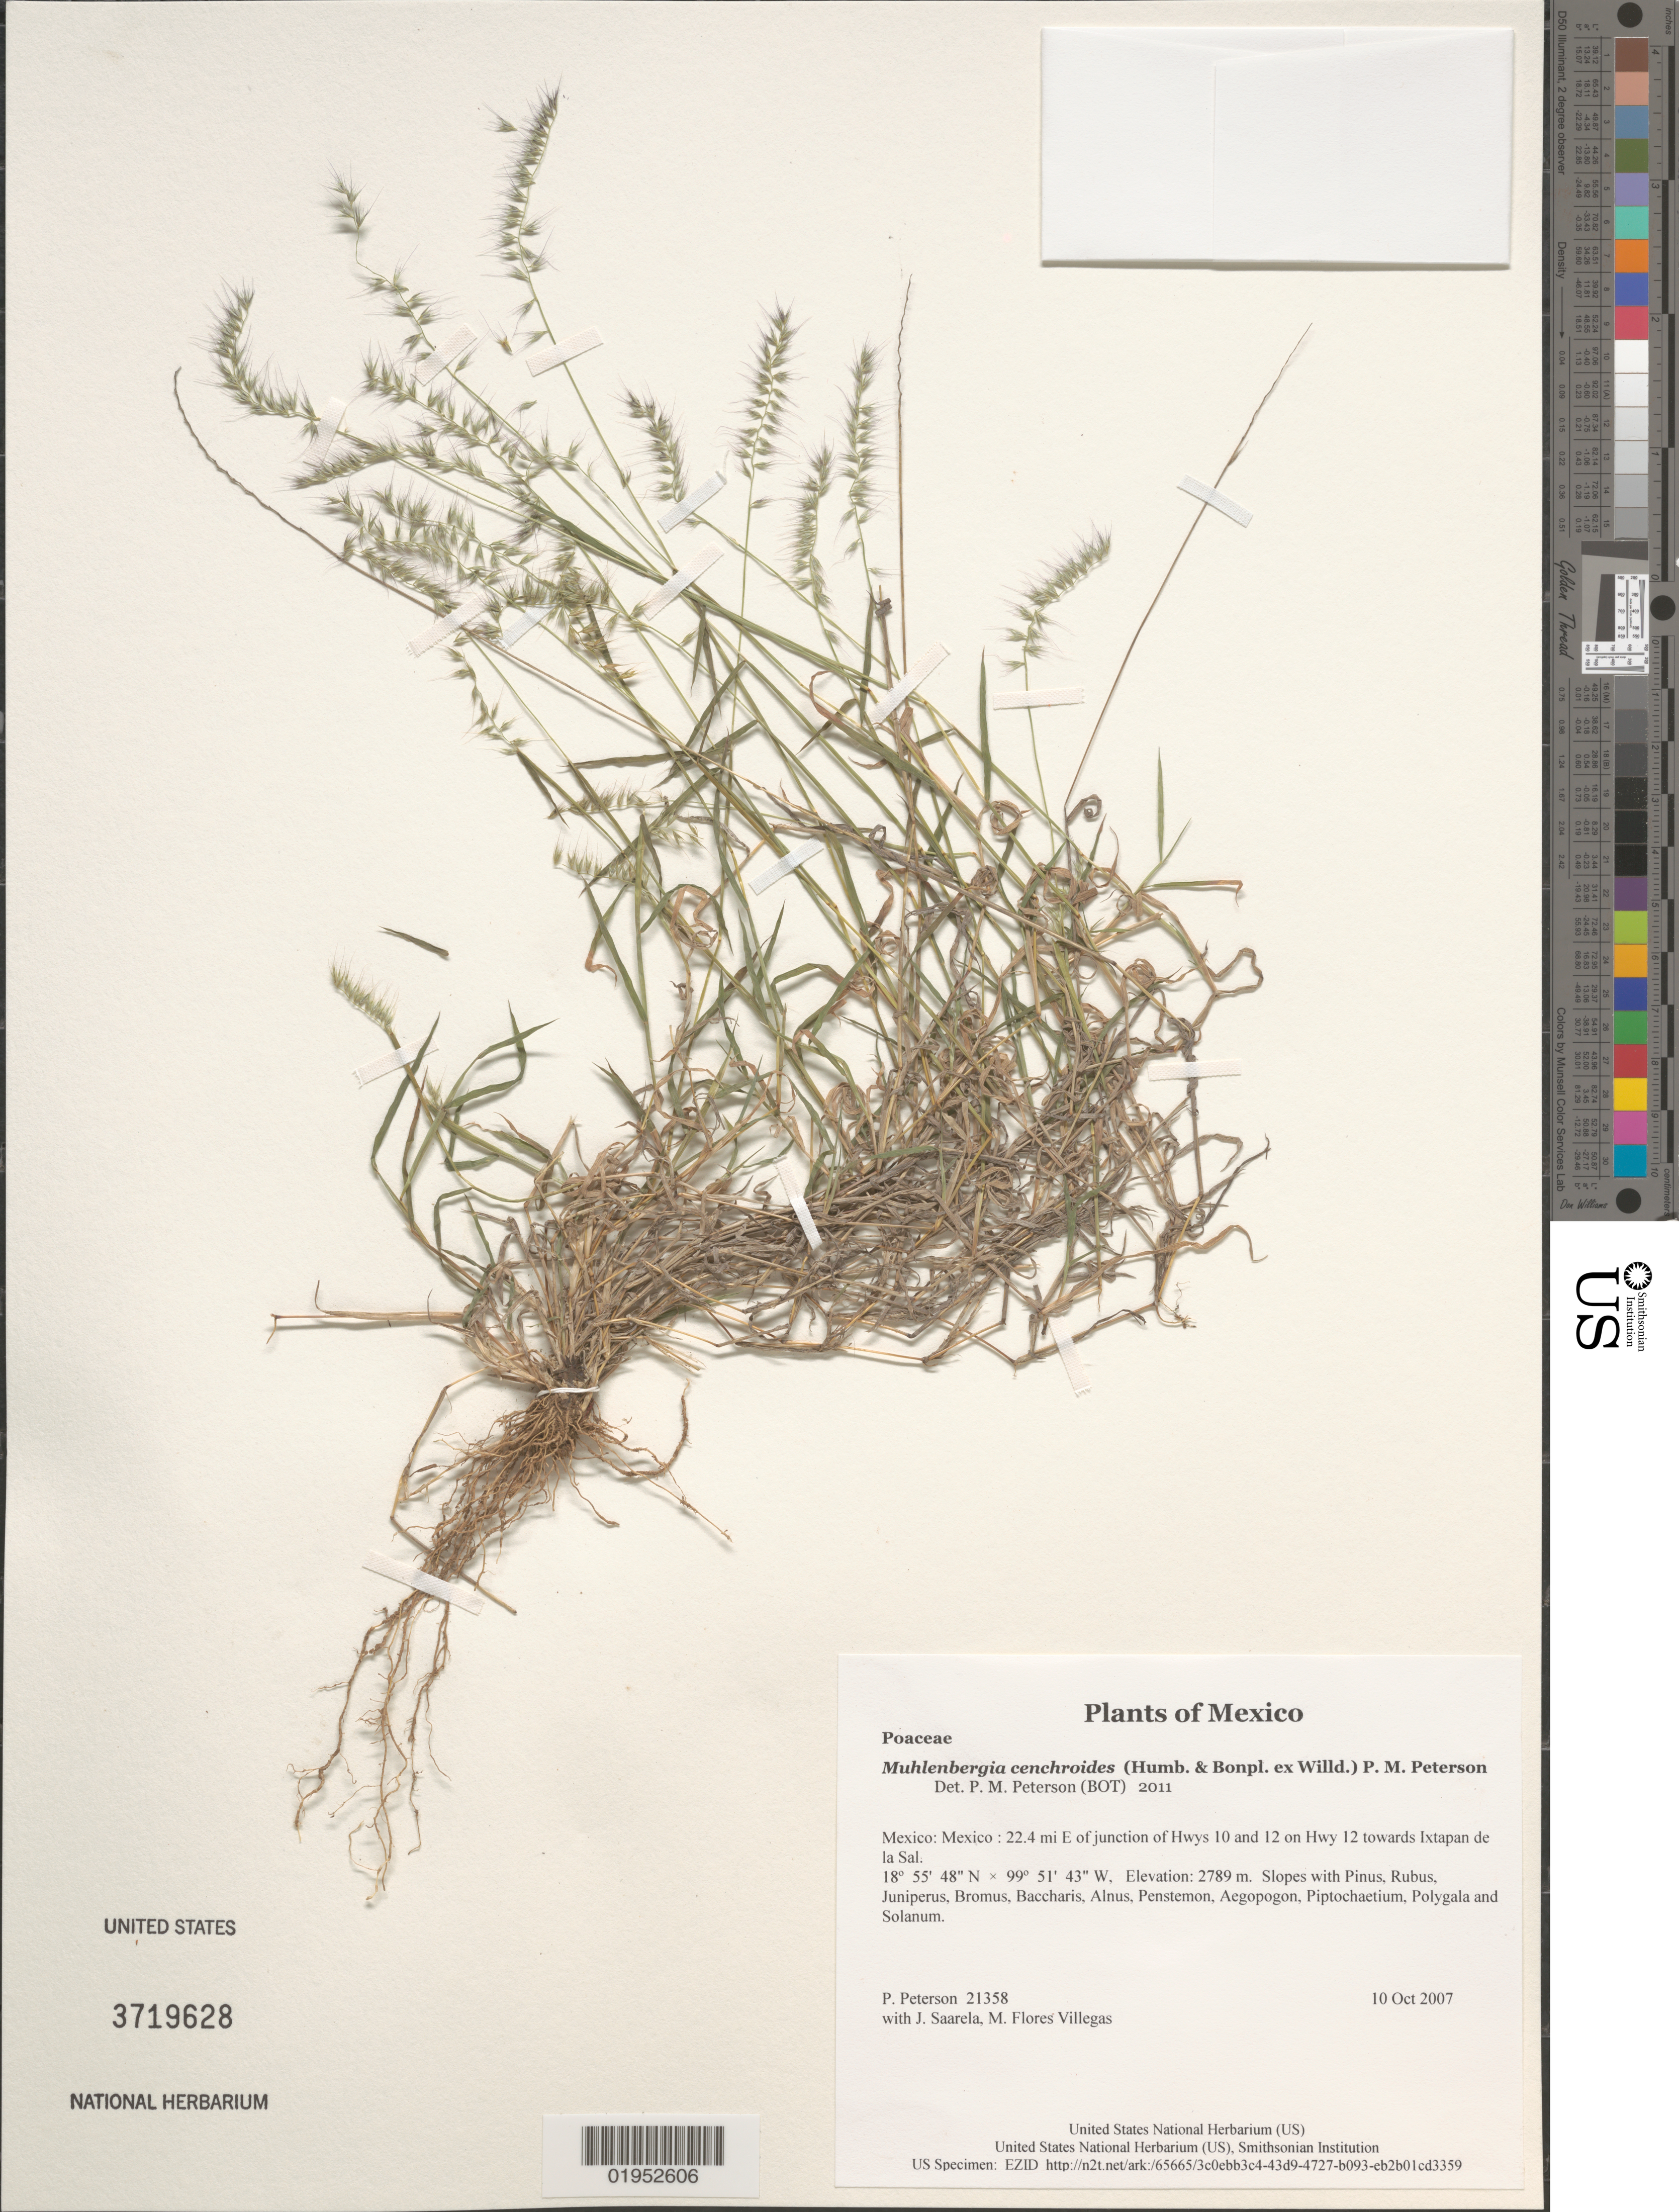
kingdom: Plantae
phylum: Tracheophyta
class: Liliopsida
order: Poales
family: Poaceae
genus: Muhlenbergia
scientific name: Muhlenbergia cenchroides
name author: (Humb. & Bonpl. ex Willd.) P.M. Peterson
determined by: Peterson, Paul M., (BOT), Smithsonian Institution - National Museum of Natural History (UNITED STATES)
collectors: P. M. Peterson, J. Saarela & M. Flores Villegas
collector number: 21358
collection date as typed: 10 Oct 2007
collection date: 2007-10-10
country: Mexico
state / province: México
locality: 22.4 mi E of junction of Hwys 10 and 12 on Hwy 12 towards Ixtapan de la Sal.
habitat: Slopes with Pinus, Rubus, Juniperus, Bromus, Baccharis, Alnus, Penstemon, Aegopogon, Piptochaetium, Polygala and Solanum.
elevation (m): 2789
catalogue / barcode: US 3719628